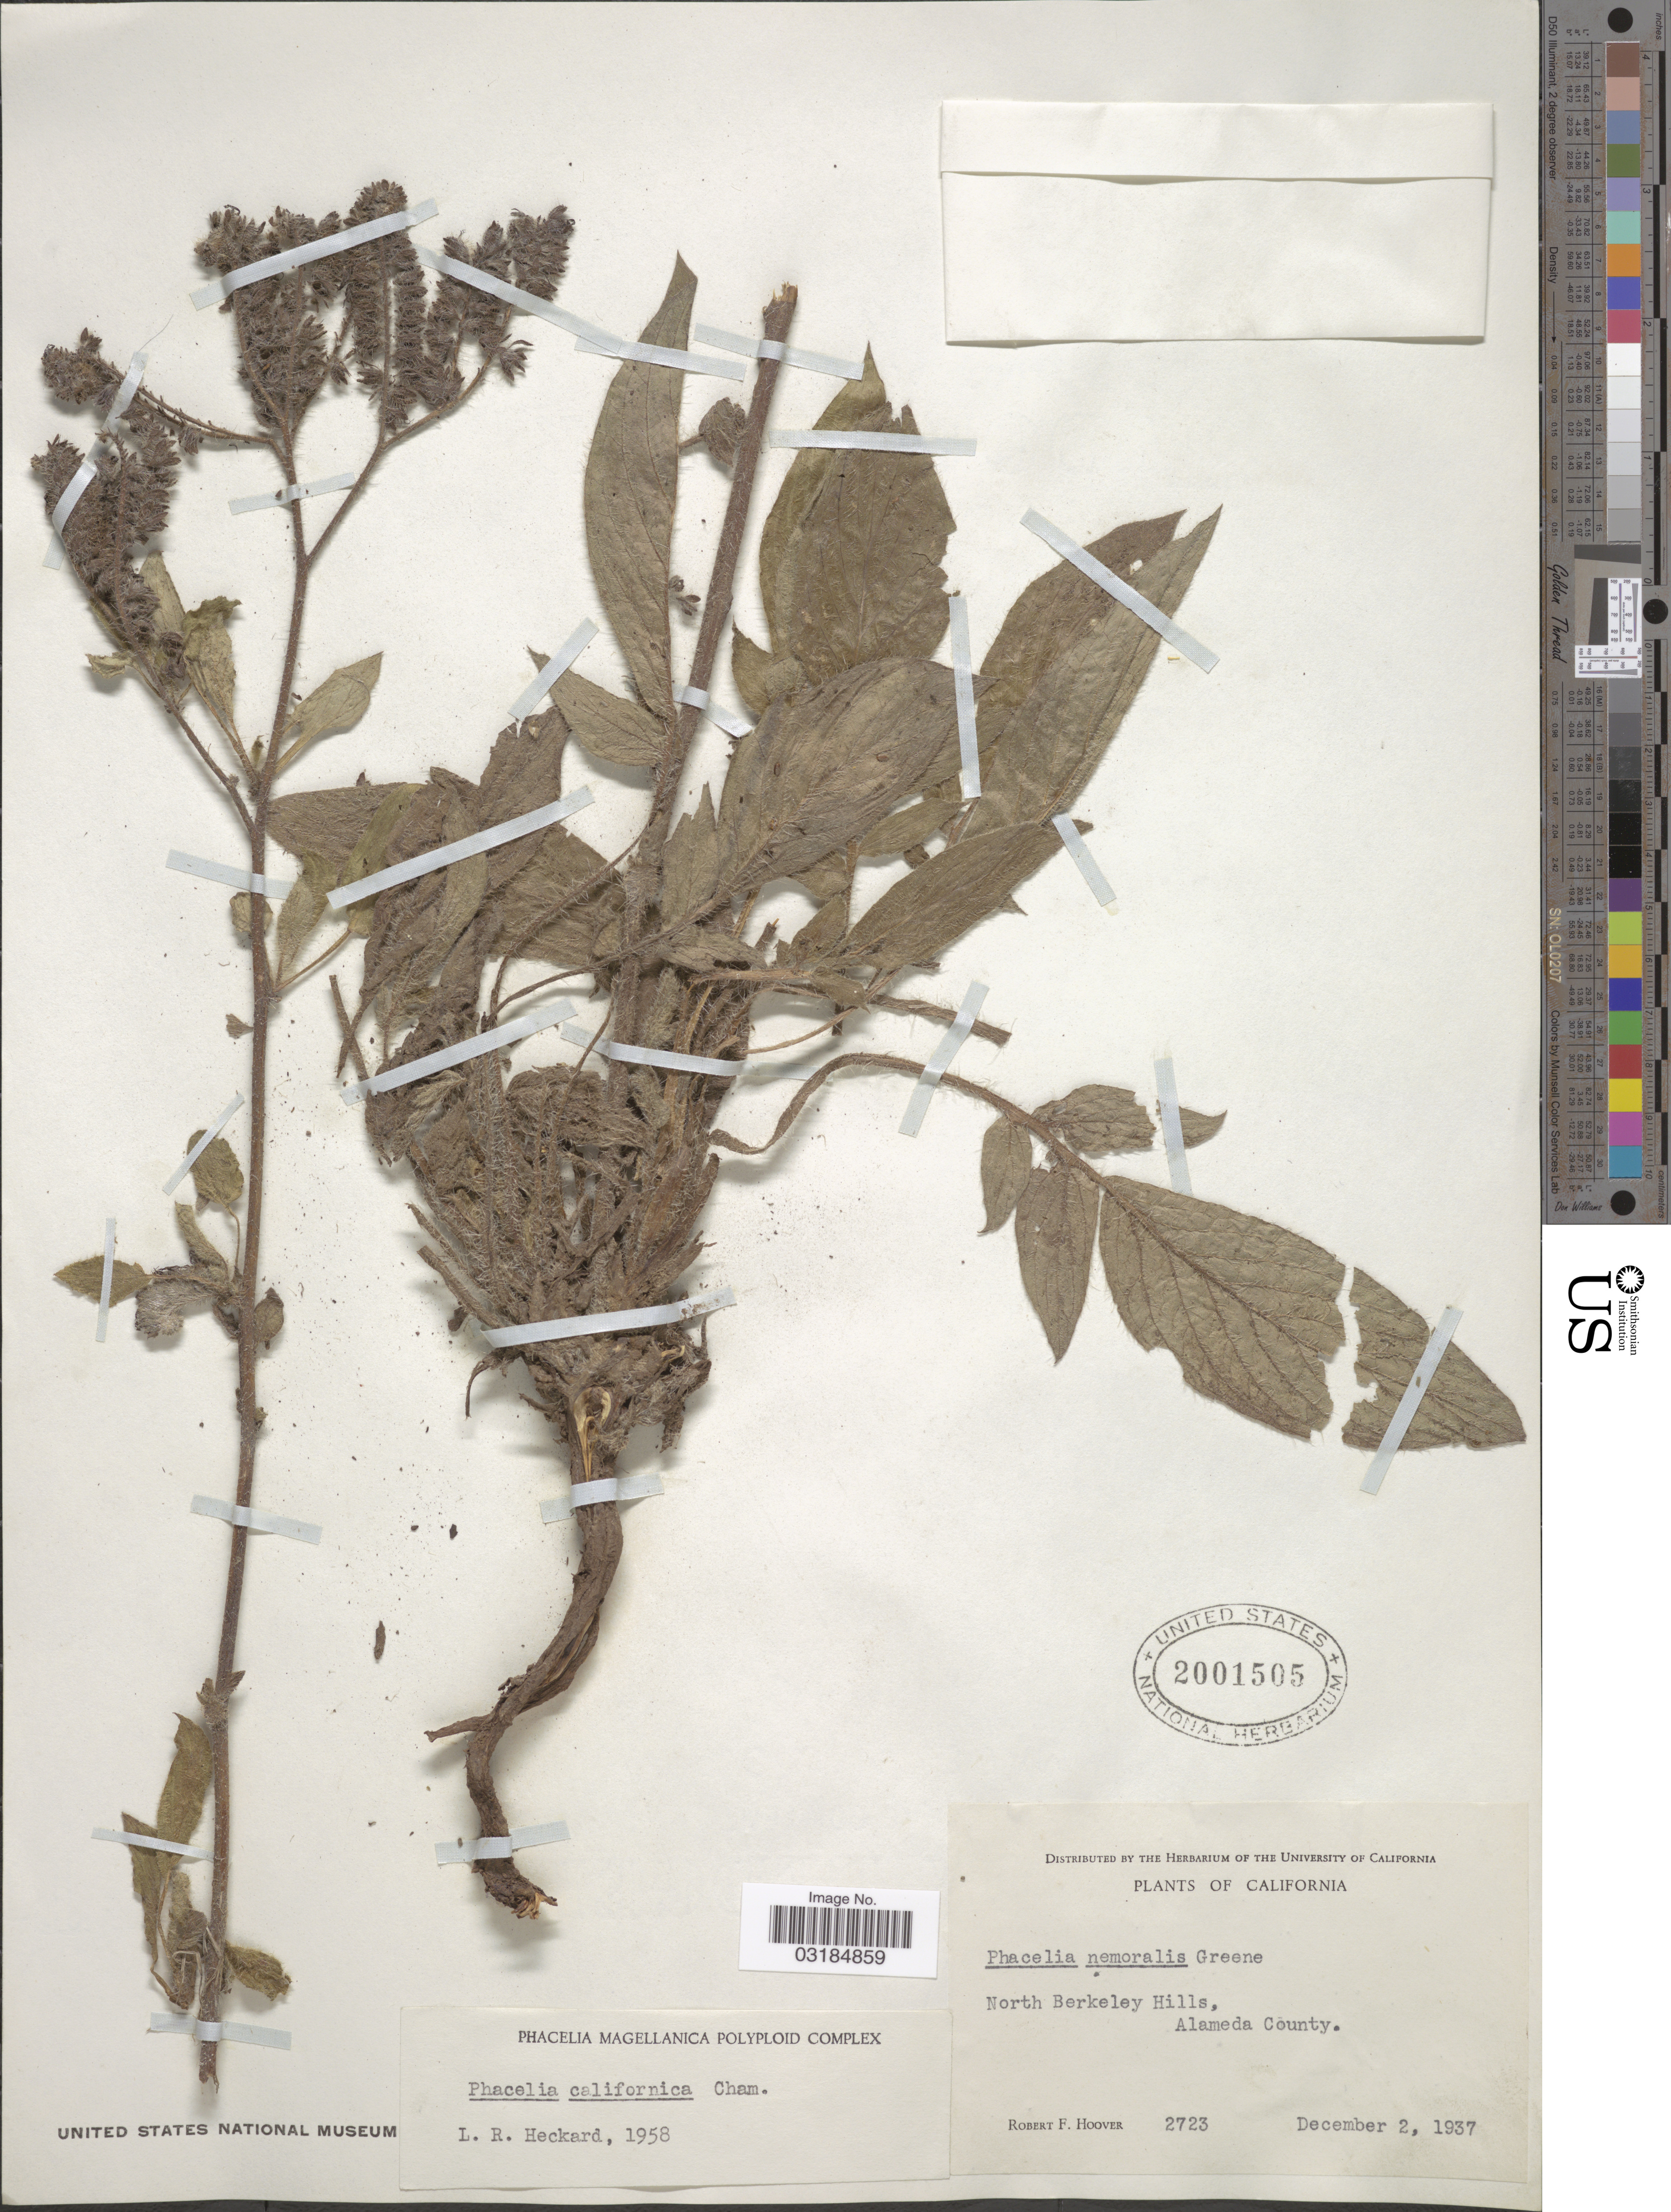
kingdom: Plantae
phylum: Tracheophyta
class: Magnoliopsida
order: Boraginales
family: Hydrophyllaceae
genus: Phacelia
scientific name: Phacelia californica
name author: Cham.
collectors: R. F. Hoover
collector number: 2723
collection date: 1937-12-02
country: United States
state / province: California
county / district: Alameda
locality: North Berkeley Hills, Alameda County.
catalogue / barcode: US 2001505